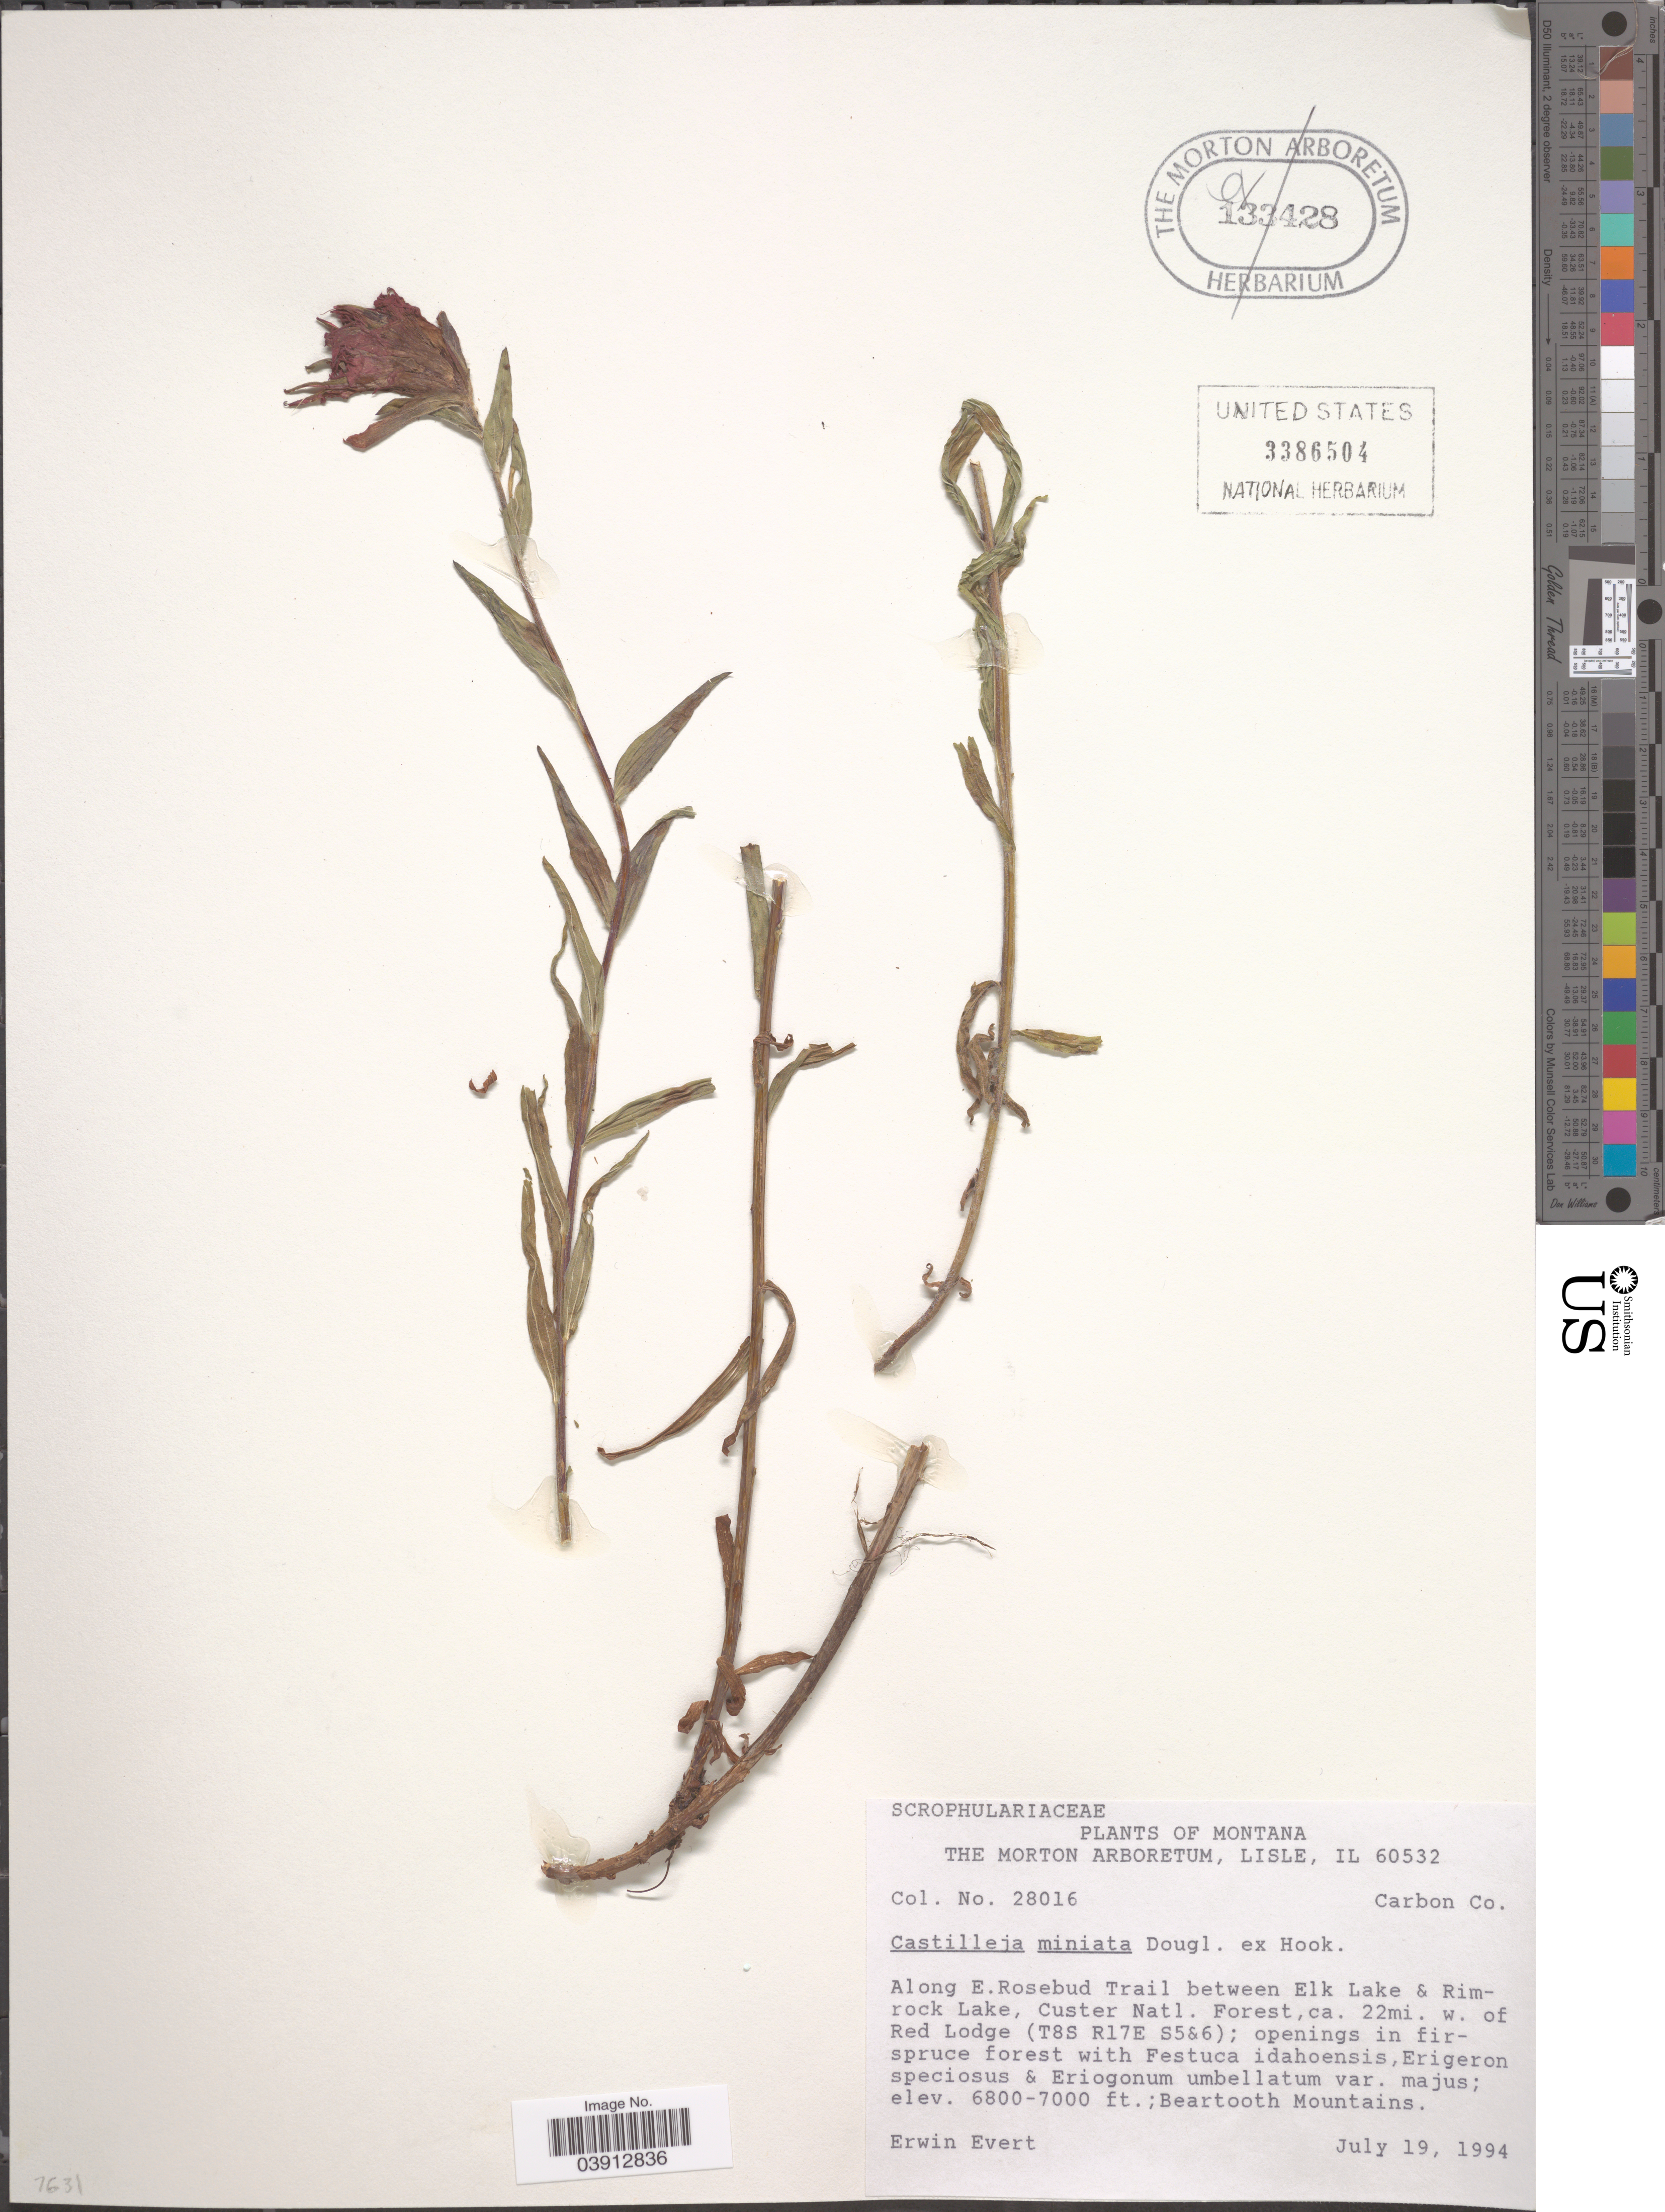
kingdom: Plantae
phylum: Tracheophyta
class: Magnoliopsida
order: Lamiales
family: Orobanchaceae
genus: Castilleja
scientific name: Castilleja miniata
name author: Douglas ex Hook.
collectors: E. Evert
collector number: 28016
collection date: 1994-07-19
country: United States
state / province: Montana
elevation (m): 2073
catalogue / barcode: US 3386504